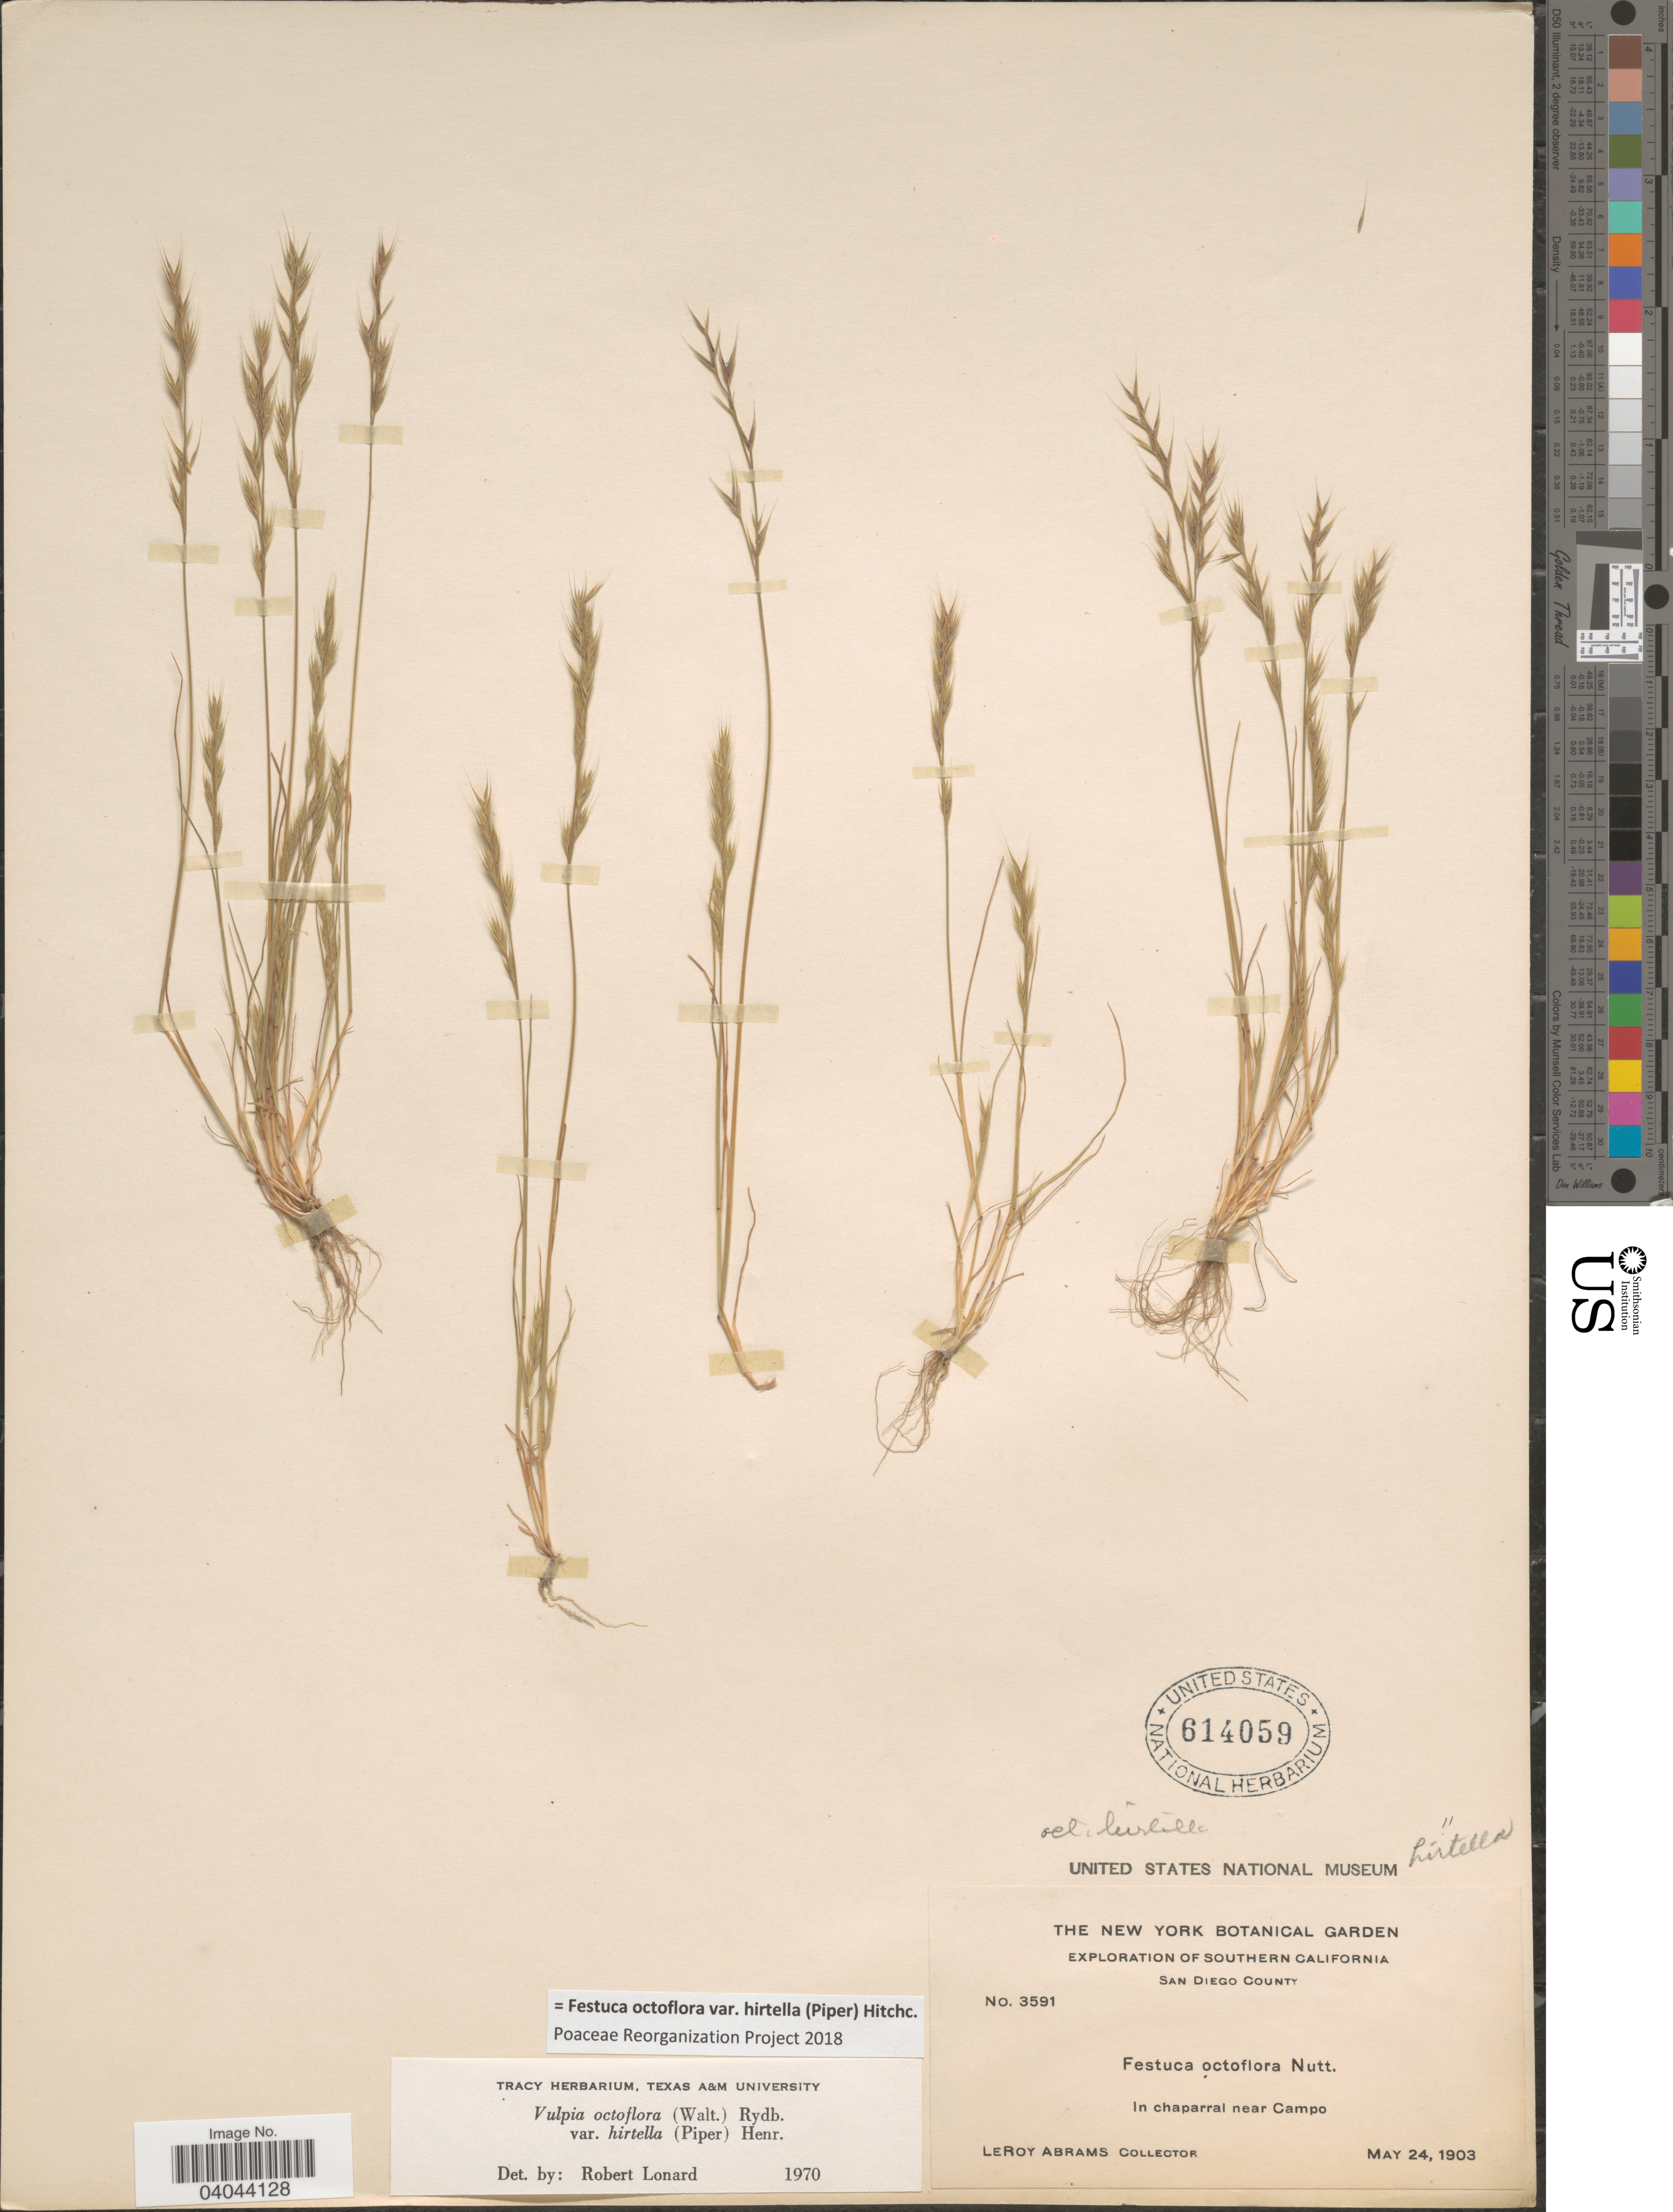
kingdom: Plantae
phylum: Tracheophyta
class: Liliopsida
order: Poales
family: Poaceae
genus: Festuca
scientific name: Festuca octoflora var. hirtella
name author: Piper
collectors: L. Abrams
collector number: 3591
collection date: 1903-05-24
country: United States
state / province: California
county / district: San Diego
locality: Southern California. San Diego County. In chaparral near Campo.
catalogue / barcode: US 614059